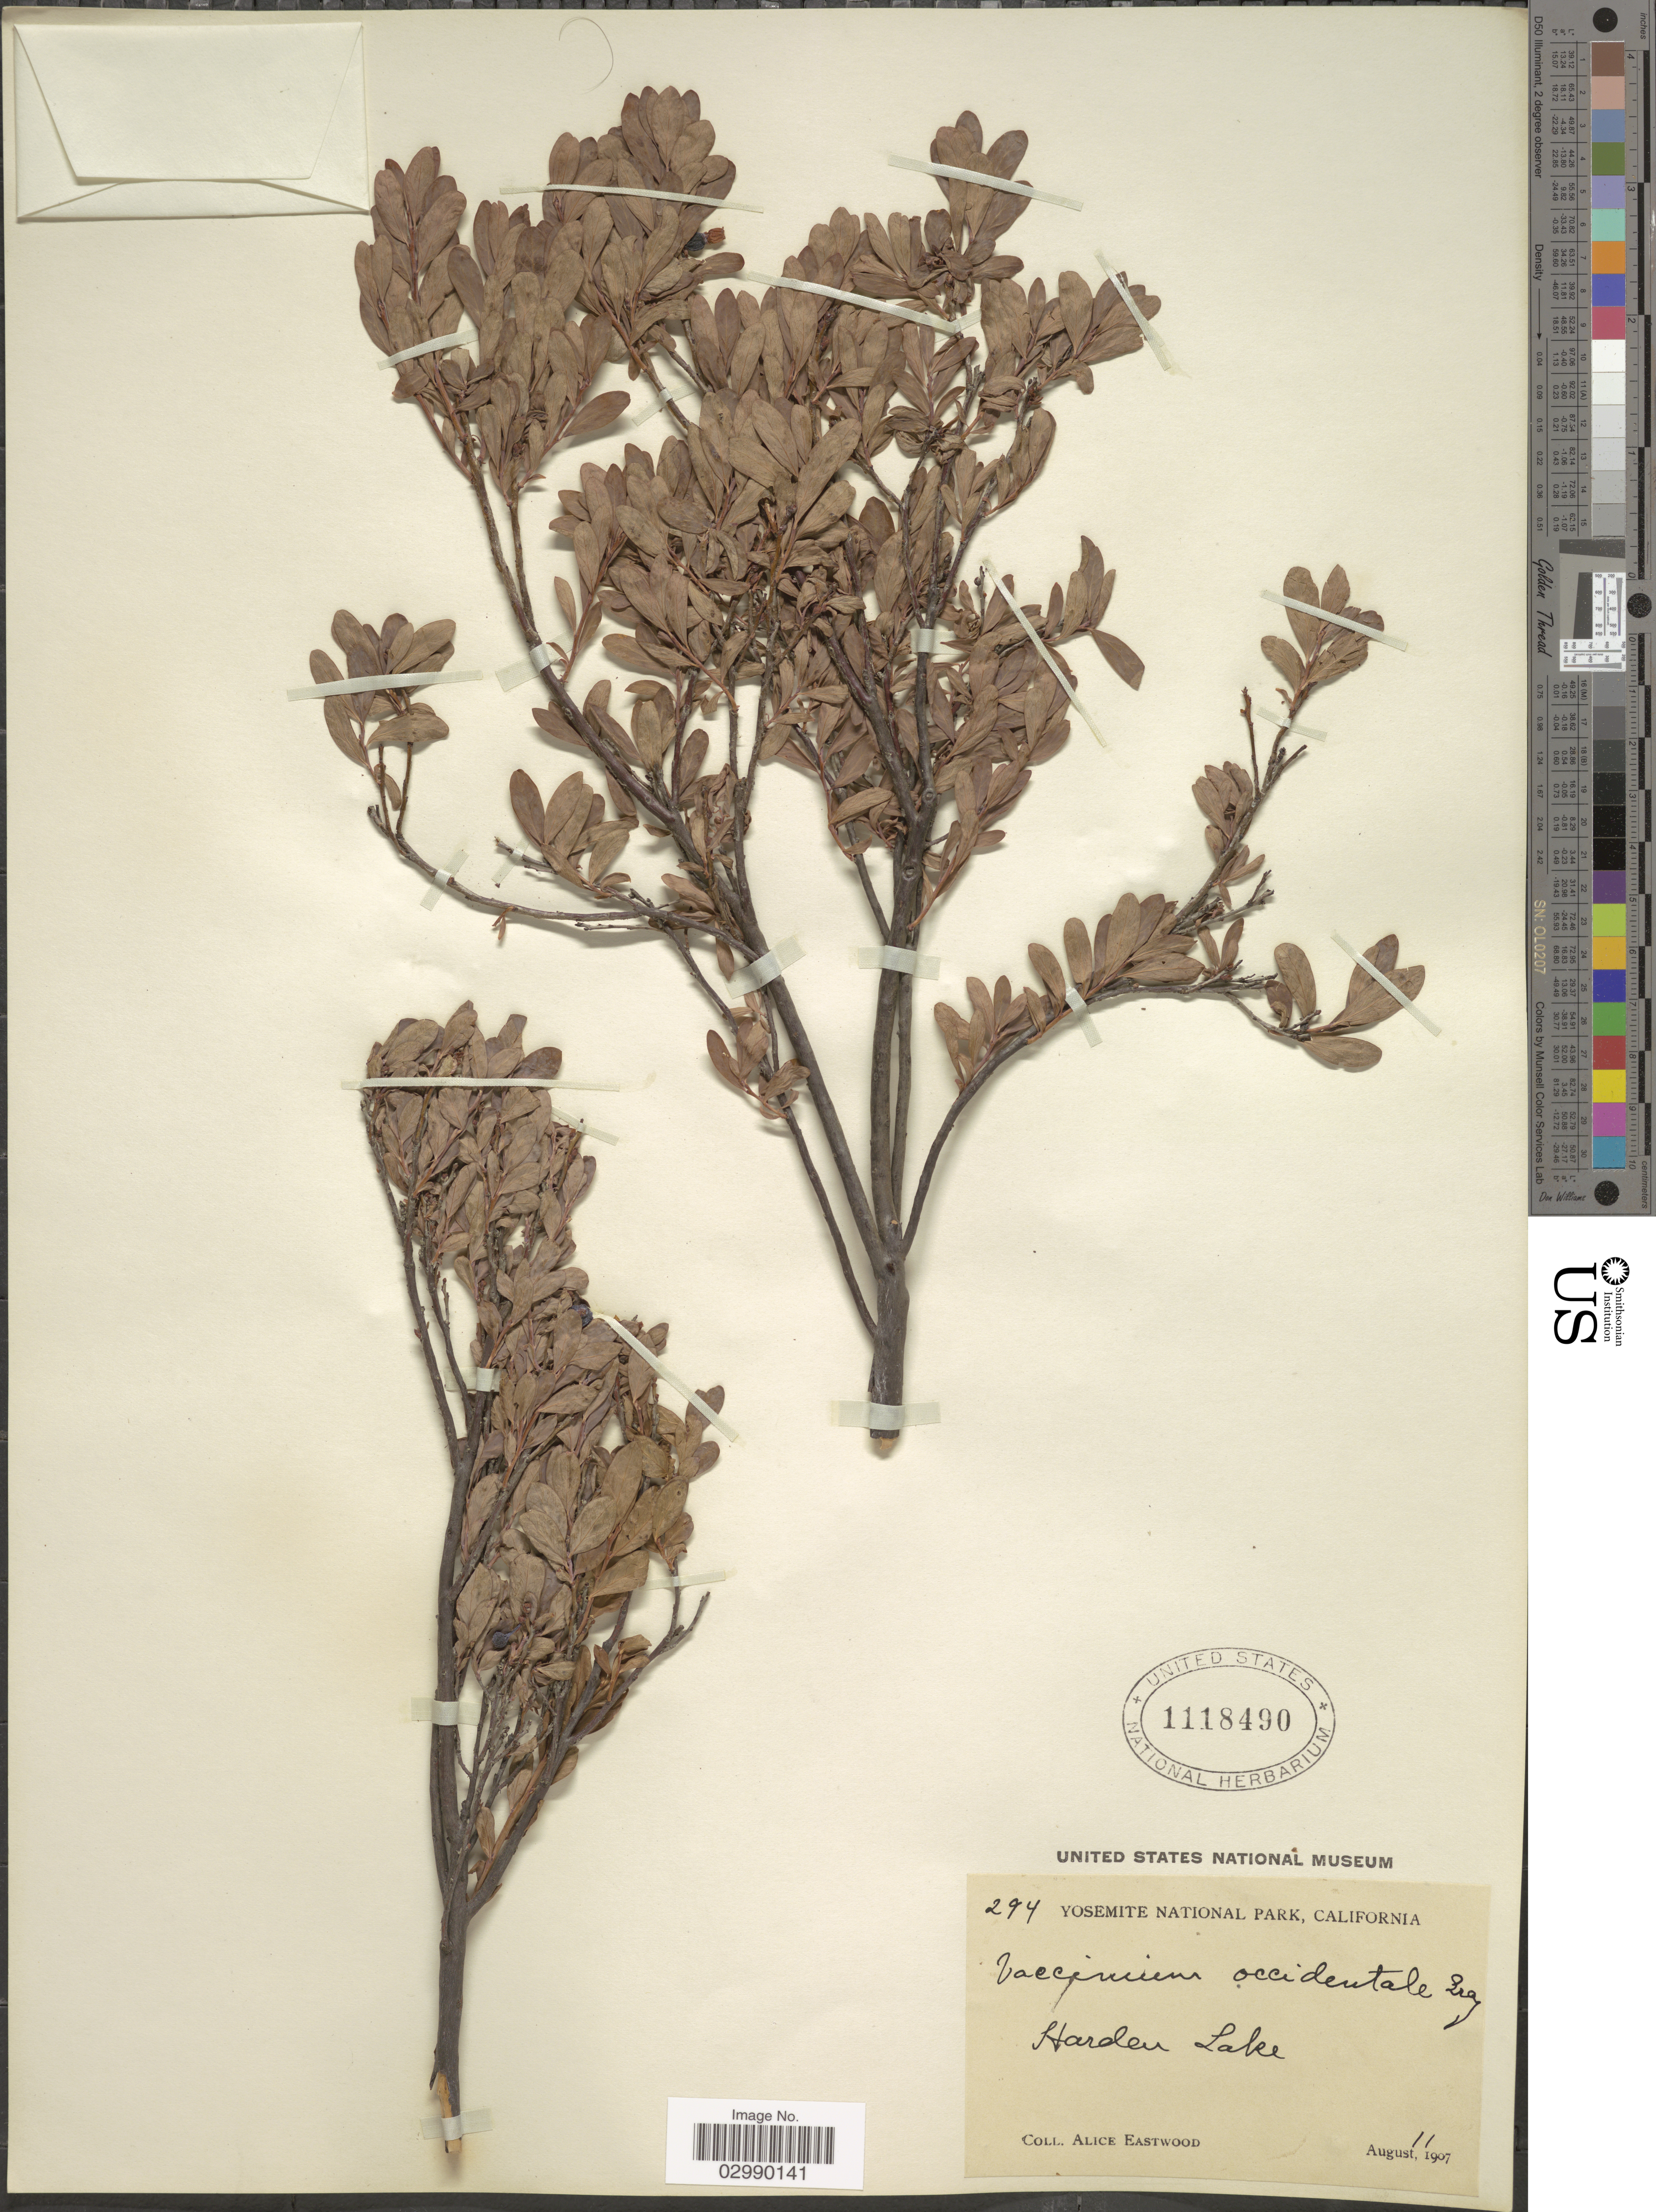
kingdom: Plantae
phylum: Tracheophyta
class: Magnoliopsida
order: Ericales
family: Ericaceae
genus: Vaccinium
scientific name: Vaccinium uliginosum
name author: L.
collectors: A. Eastwood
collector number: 294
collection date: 1907-08-11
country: United States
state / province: California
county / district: Mariposa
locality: Yosemite National Park, Harden Lake.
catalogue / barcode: US 1118490